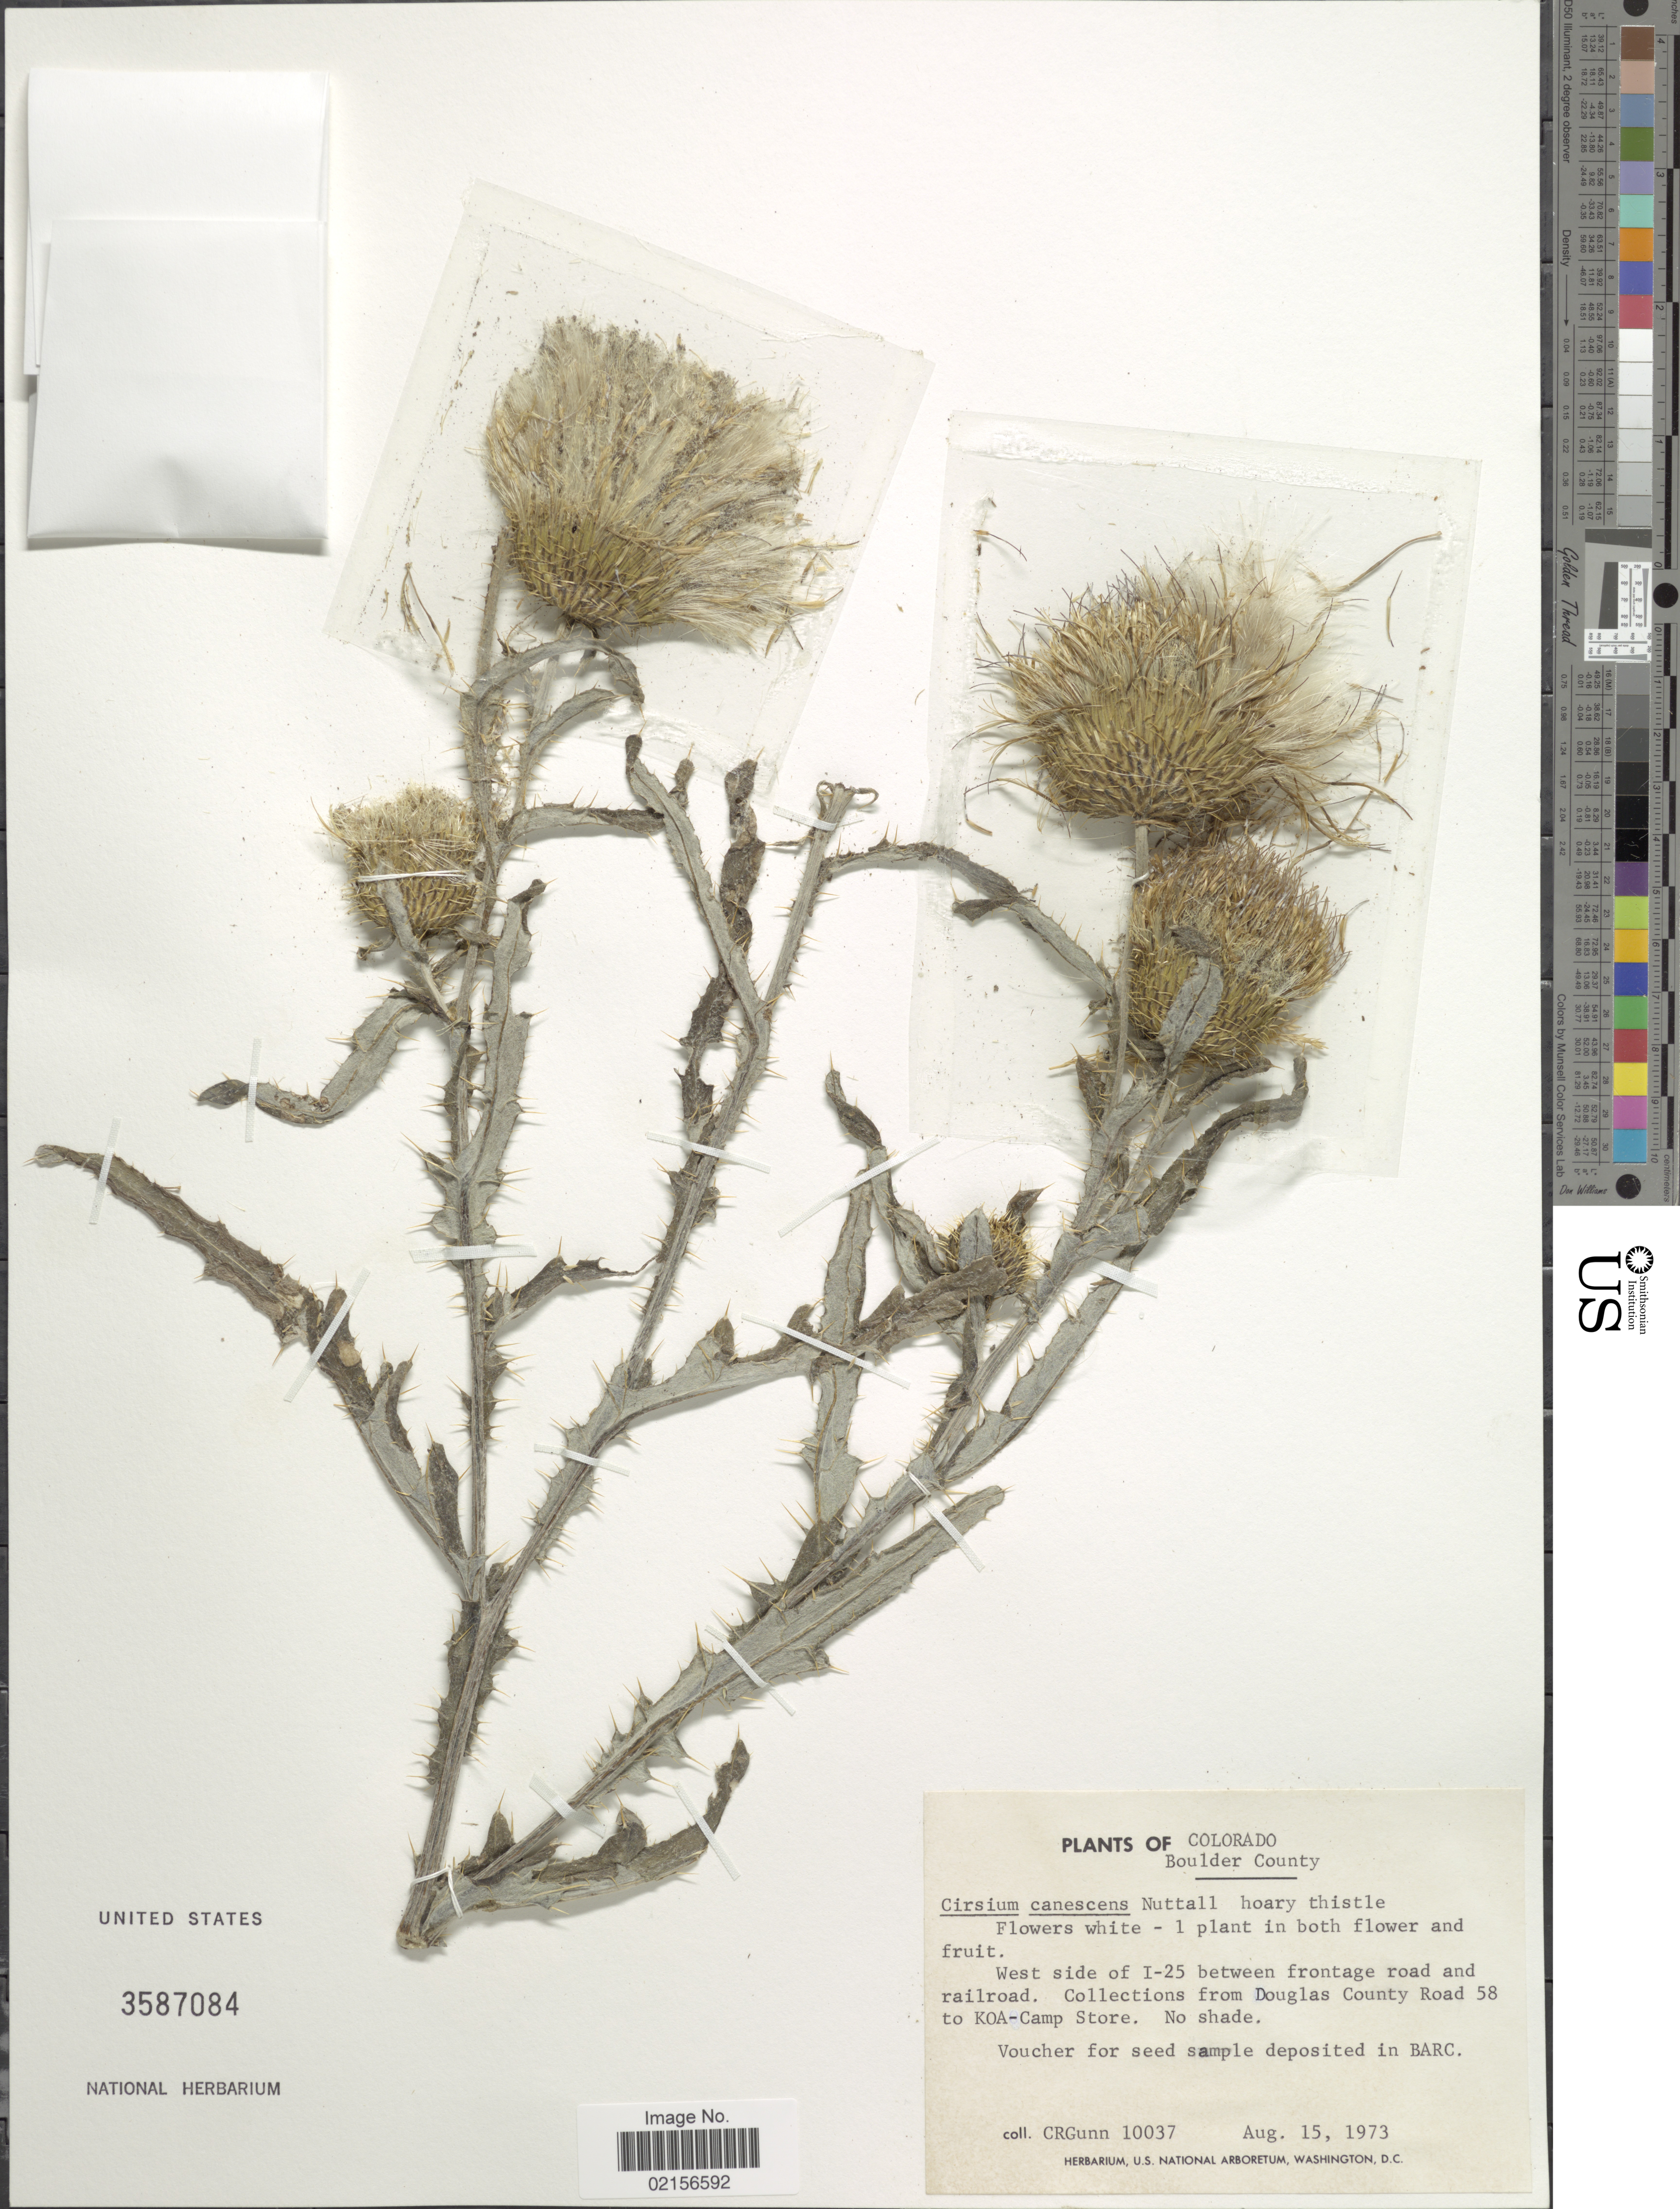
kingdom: Plantae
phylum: Tracheophyta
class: Magnoliopsida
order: Asterales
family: Asteraceae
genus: Cirsium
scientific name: Cirsium canescens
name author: Nutt.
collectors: C. R. Gunn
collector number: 10037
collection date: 1973-08-15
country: United States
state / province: Colorado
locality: Boulder County, West side of I-25 between frontage road and railroad. Collections from Douglas County Road 58 to KOA-Camp Store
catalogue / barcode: US 3587084